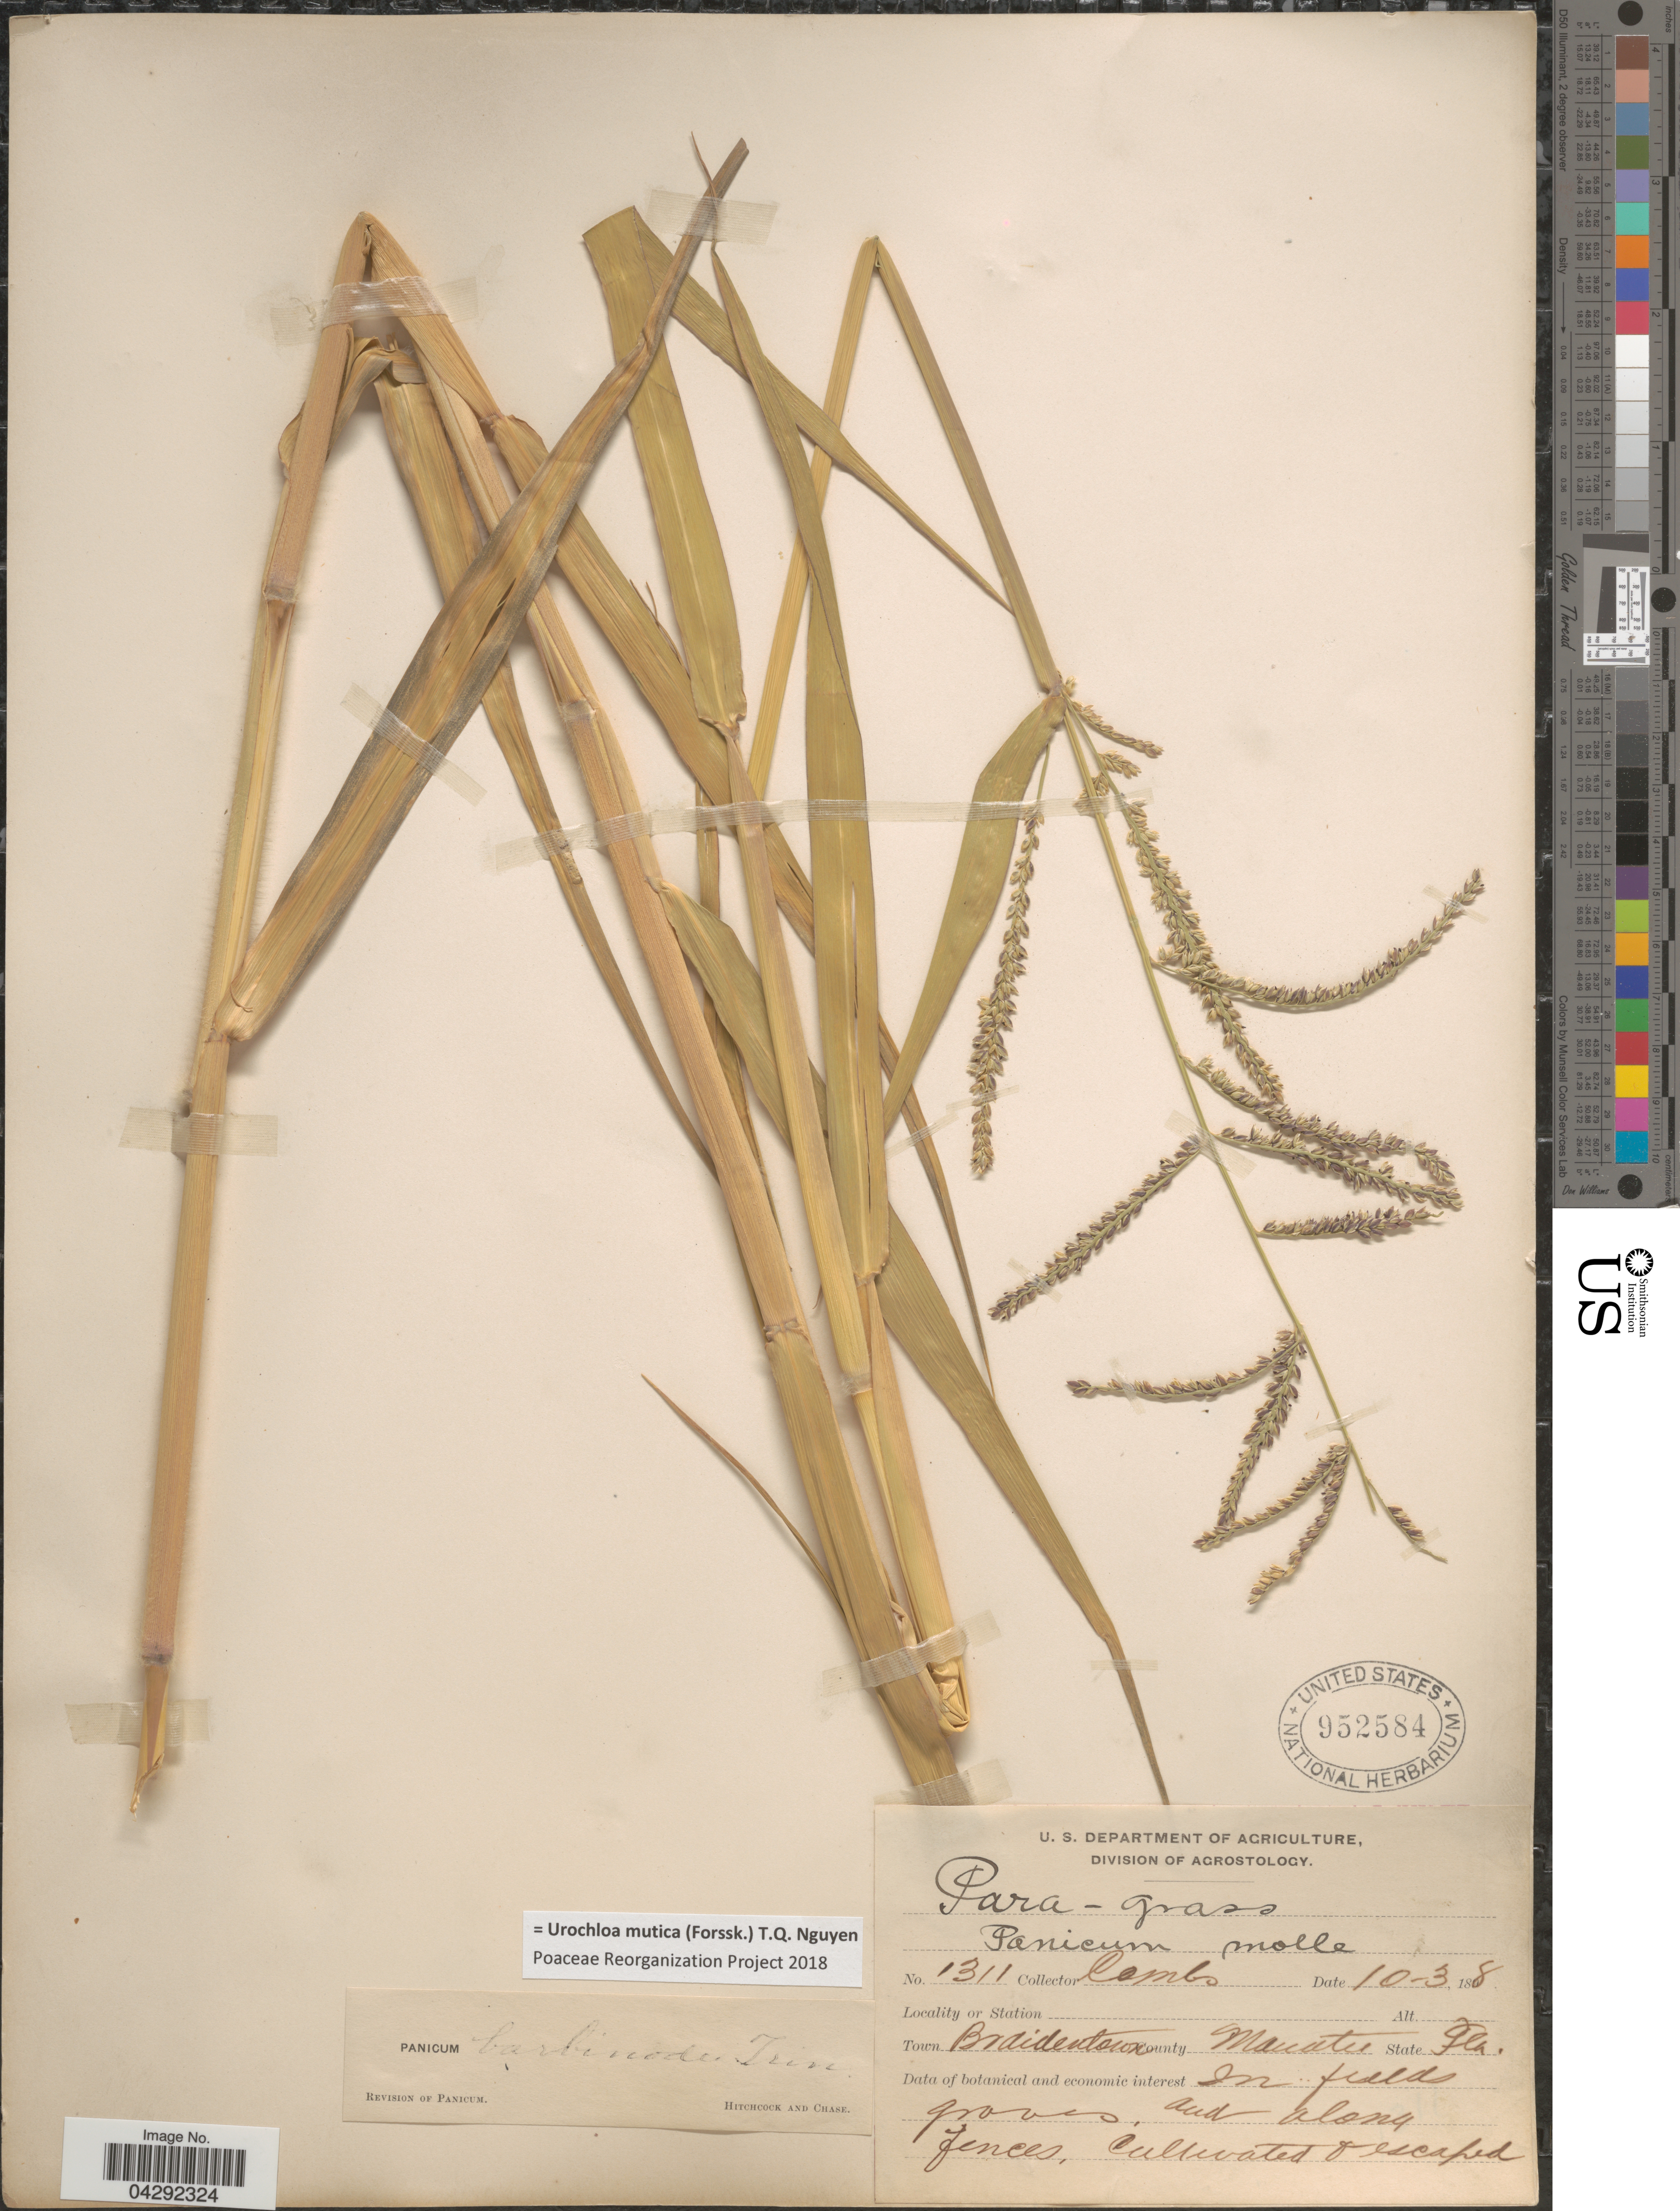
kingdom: Plantae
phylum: Tracheophyta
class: Liliopsida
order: Poales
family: Poaceae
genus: Urochloa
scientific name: Urochloa mutica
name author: (Forssk.) T.Q. Nguyen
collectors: -. Combs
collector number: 1311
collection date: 1898-10-03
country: United States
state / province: Florida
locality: Town Braidentown. County Manatee.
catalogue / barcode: US 952584